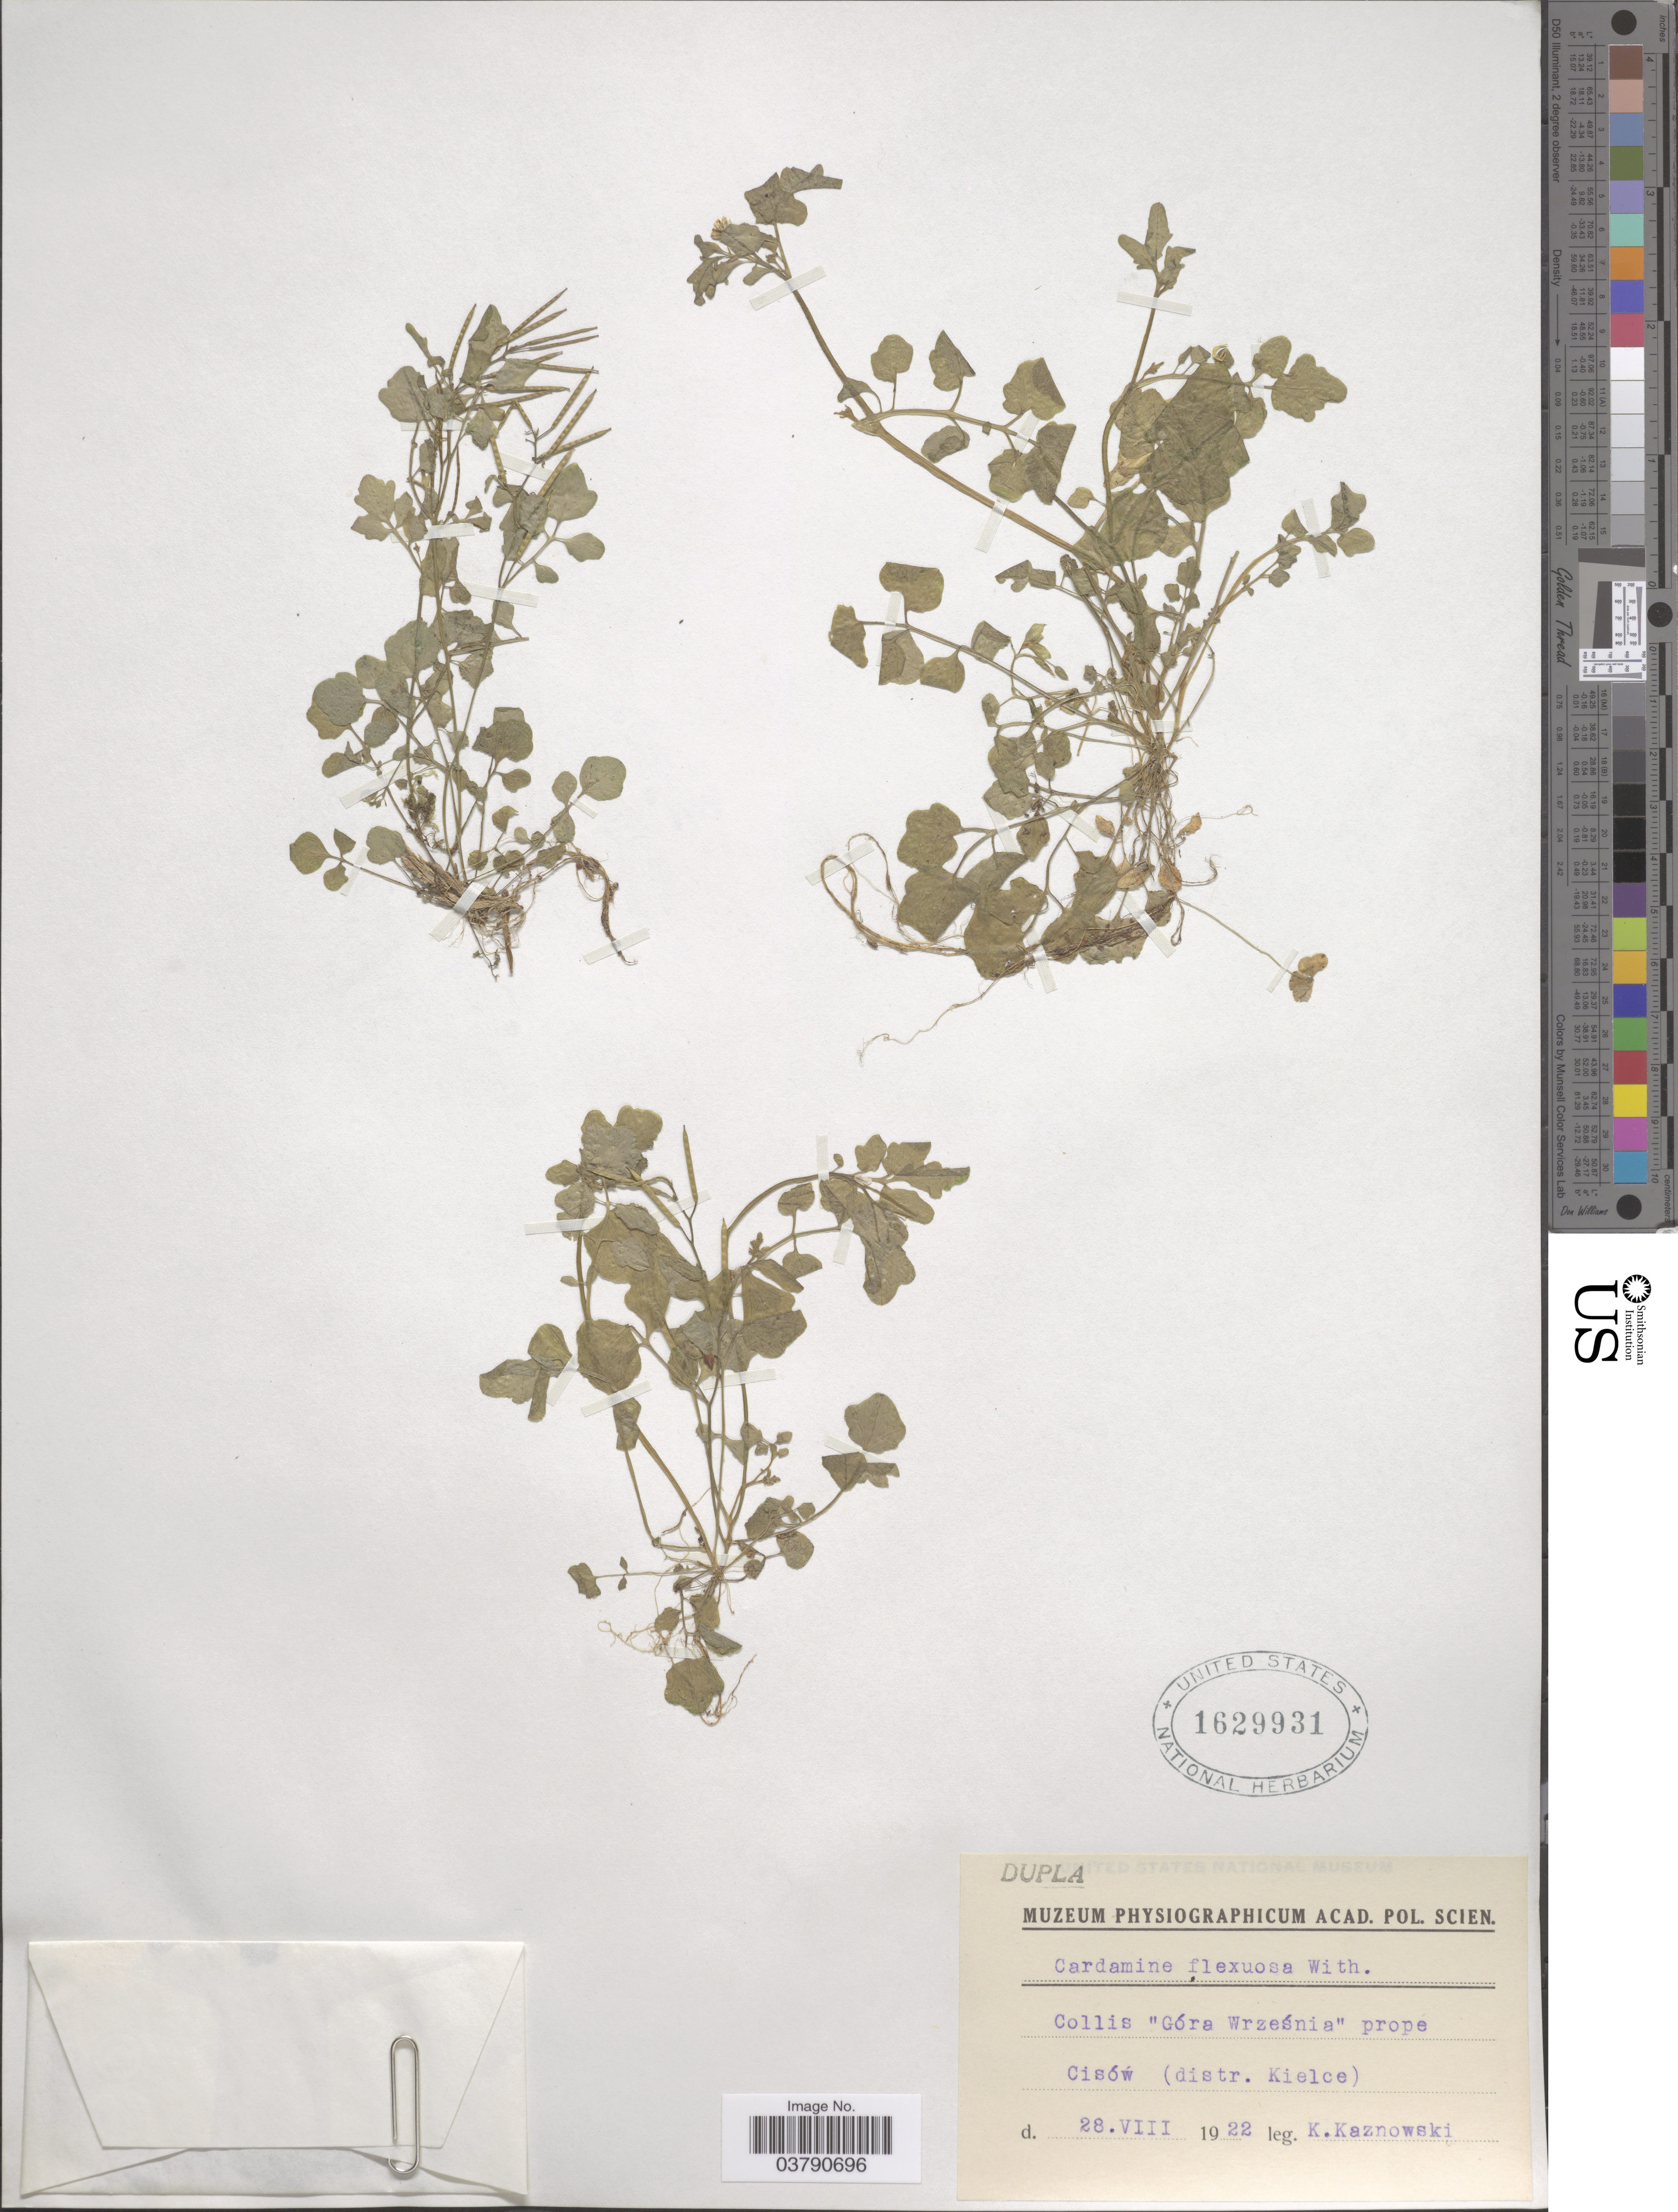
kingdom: Plantae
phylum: Tracheophyta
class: Magnoliopsida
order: Brassicales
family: Brassicaceae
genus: Cardamine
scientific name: Cardamine flexuosa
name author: With.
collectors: K. Kaznowski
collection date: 1922-08-28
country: Poland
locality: Collis "Góra Września" prope Cisów (distr. Kielce).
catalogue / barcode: US 1629931